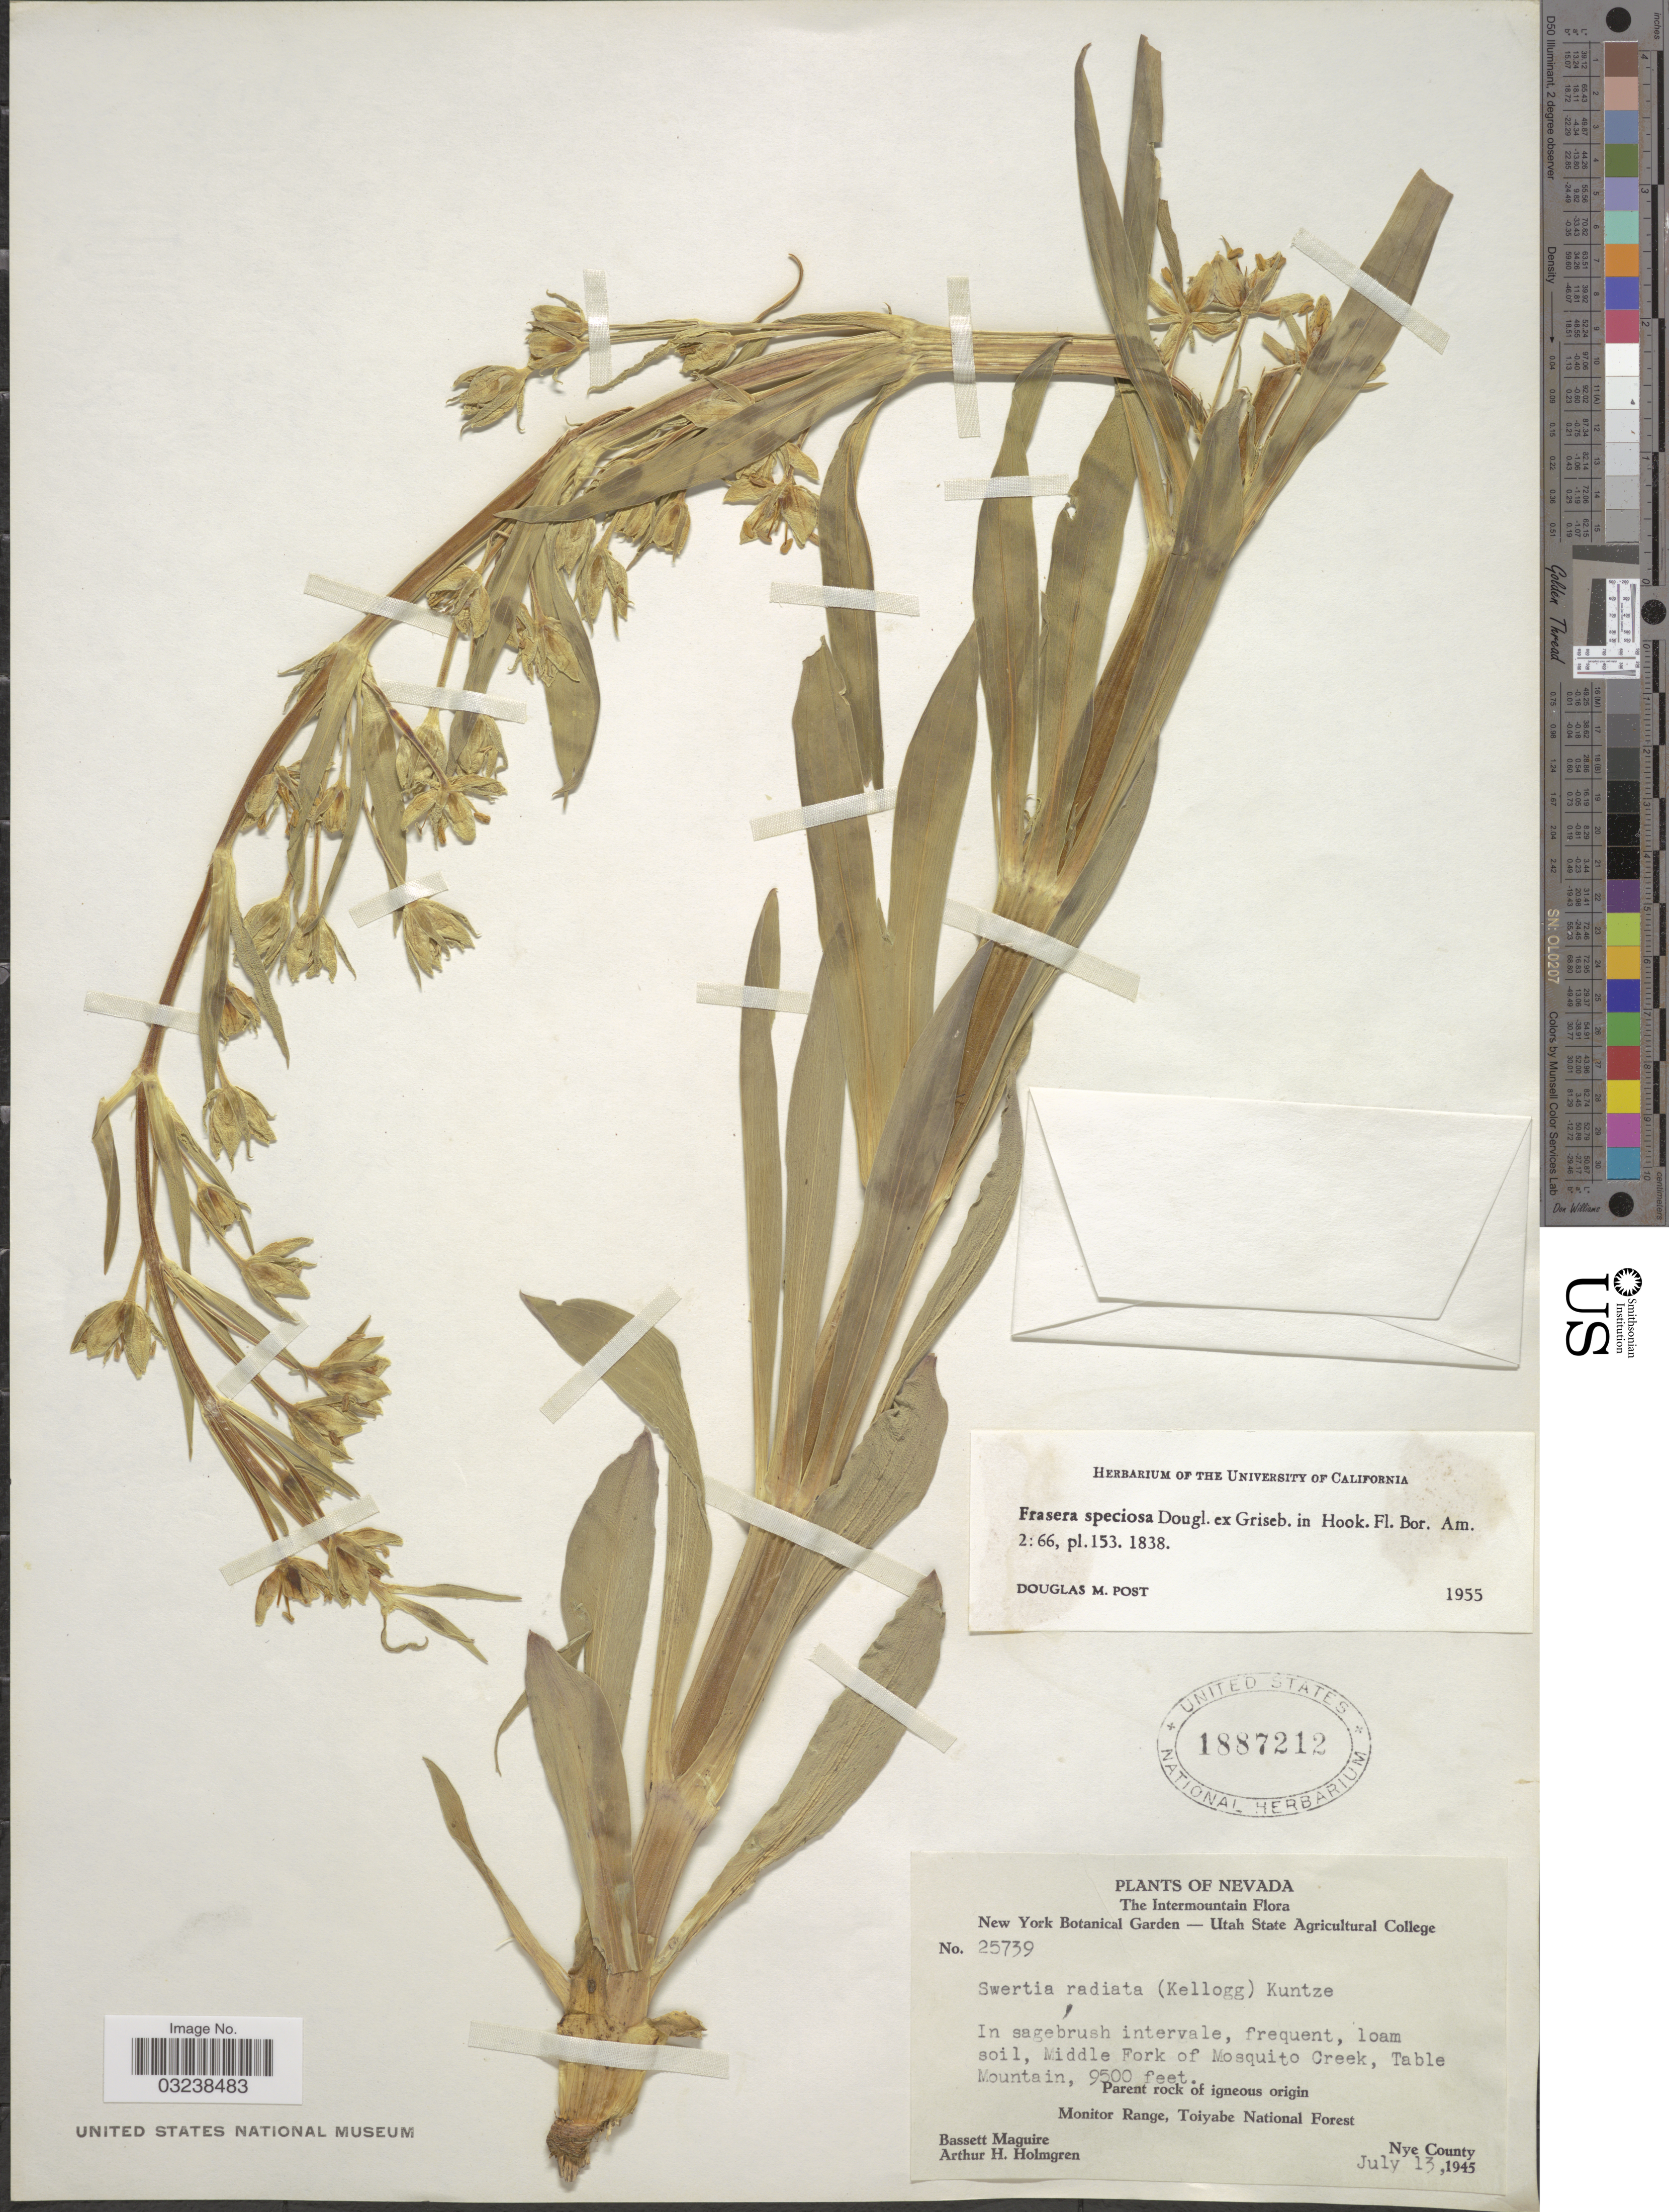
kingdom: Plantae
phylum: Tracheophyta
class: Magnoliopsida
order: Gentianales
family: Gentianaceae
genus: Swertia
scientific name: Swertia radiata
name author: (Kellogg) Kuntze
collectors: B. Maguire & A. H. Holmgren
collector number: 25739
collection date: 1945-07-13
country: United States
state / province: Nevada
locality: Middle Fork of Mosquito Creek, Table Mountain. Parent rock of igneous origin. Monitor Range, Toiyabe National Forest. Nye County.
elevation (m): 2896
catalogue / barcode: US 1887212